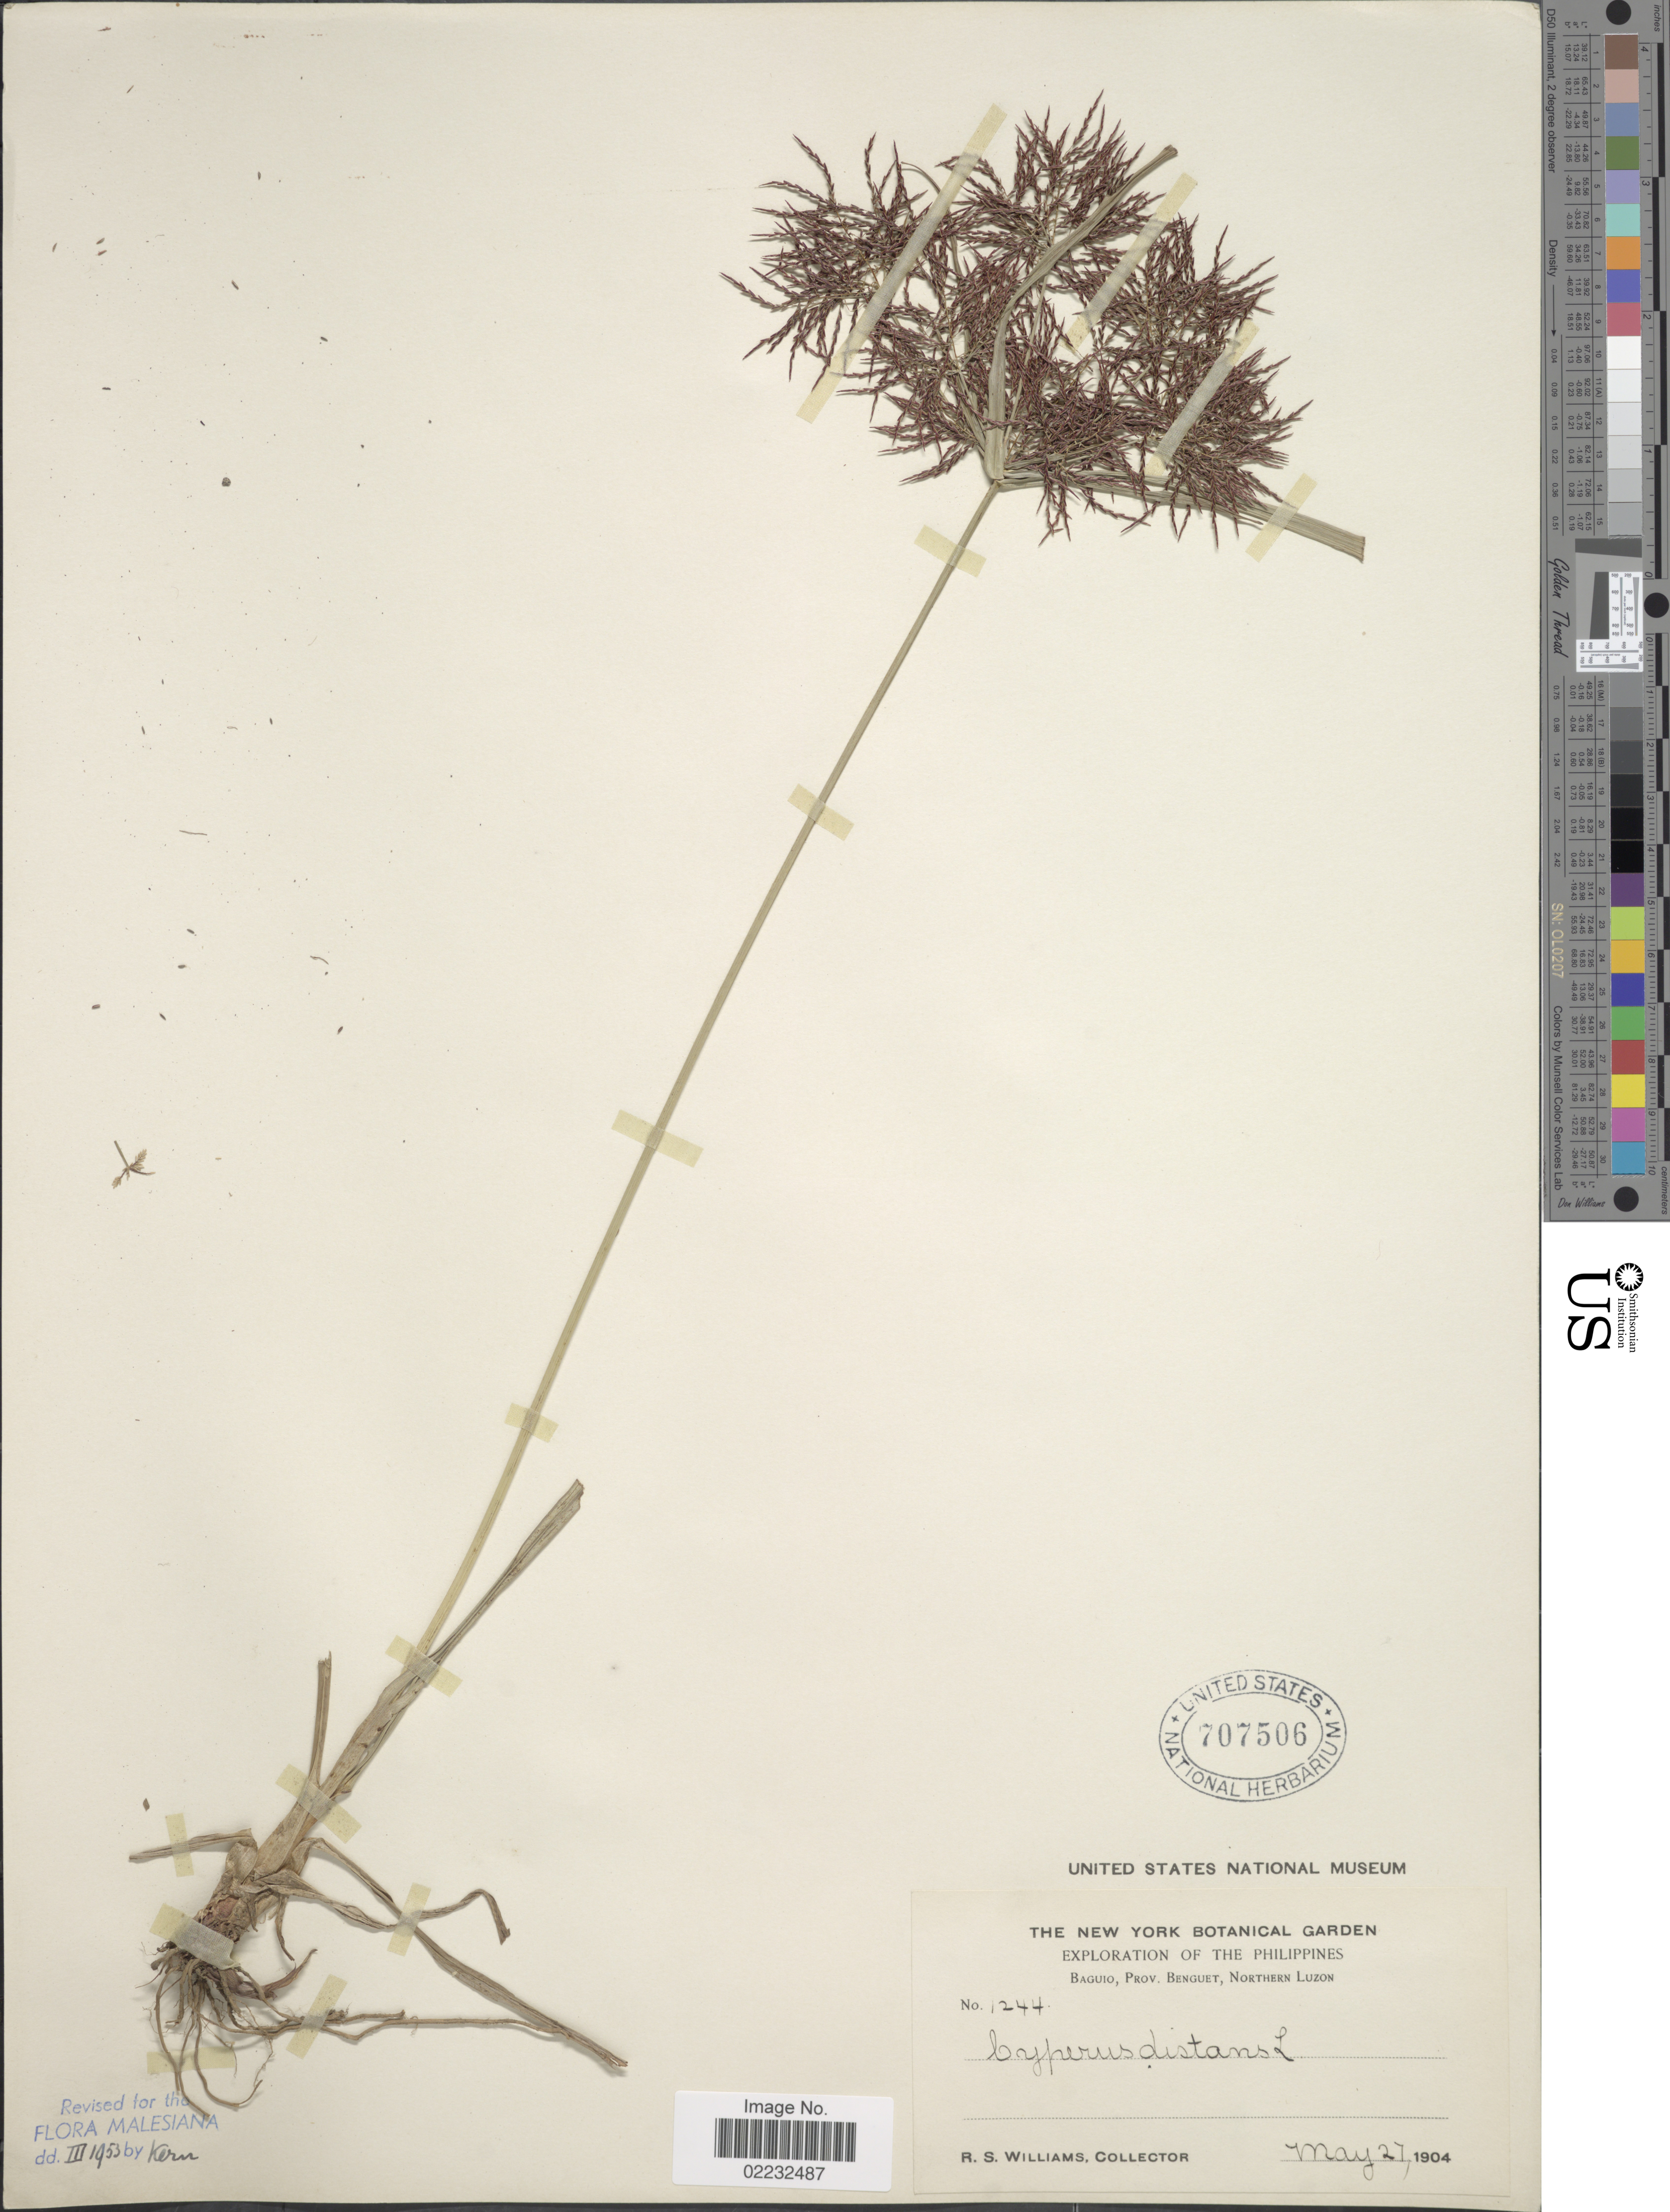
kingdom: Plantae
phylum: Tracheophyta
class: Liliopsida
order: Poales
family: Cyperaceae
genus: Cyperus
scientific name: Cyperus distans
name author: L. f.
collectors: R. William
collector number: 1244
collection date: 1904-05-27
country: Philippines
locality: Baguio, Benguet, Northern Luzon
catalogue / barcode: US 707506